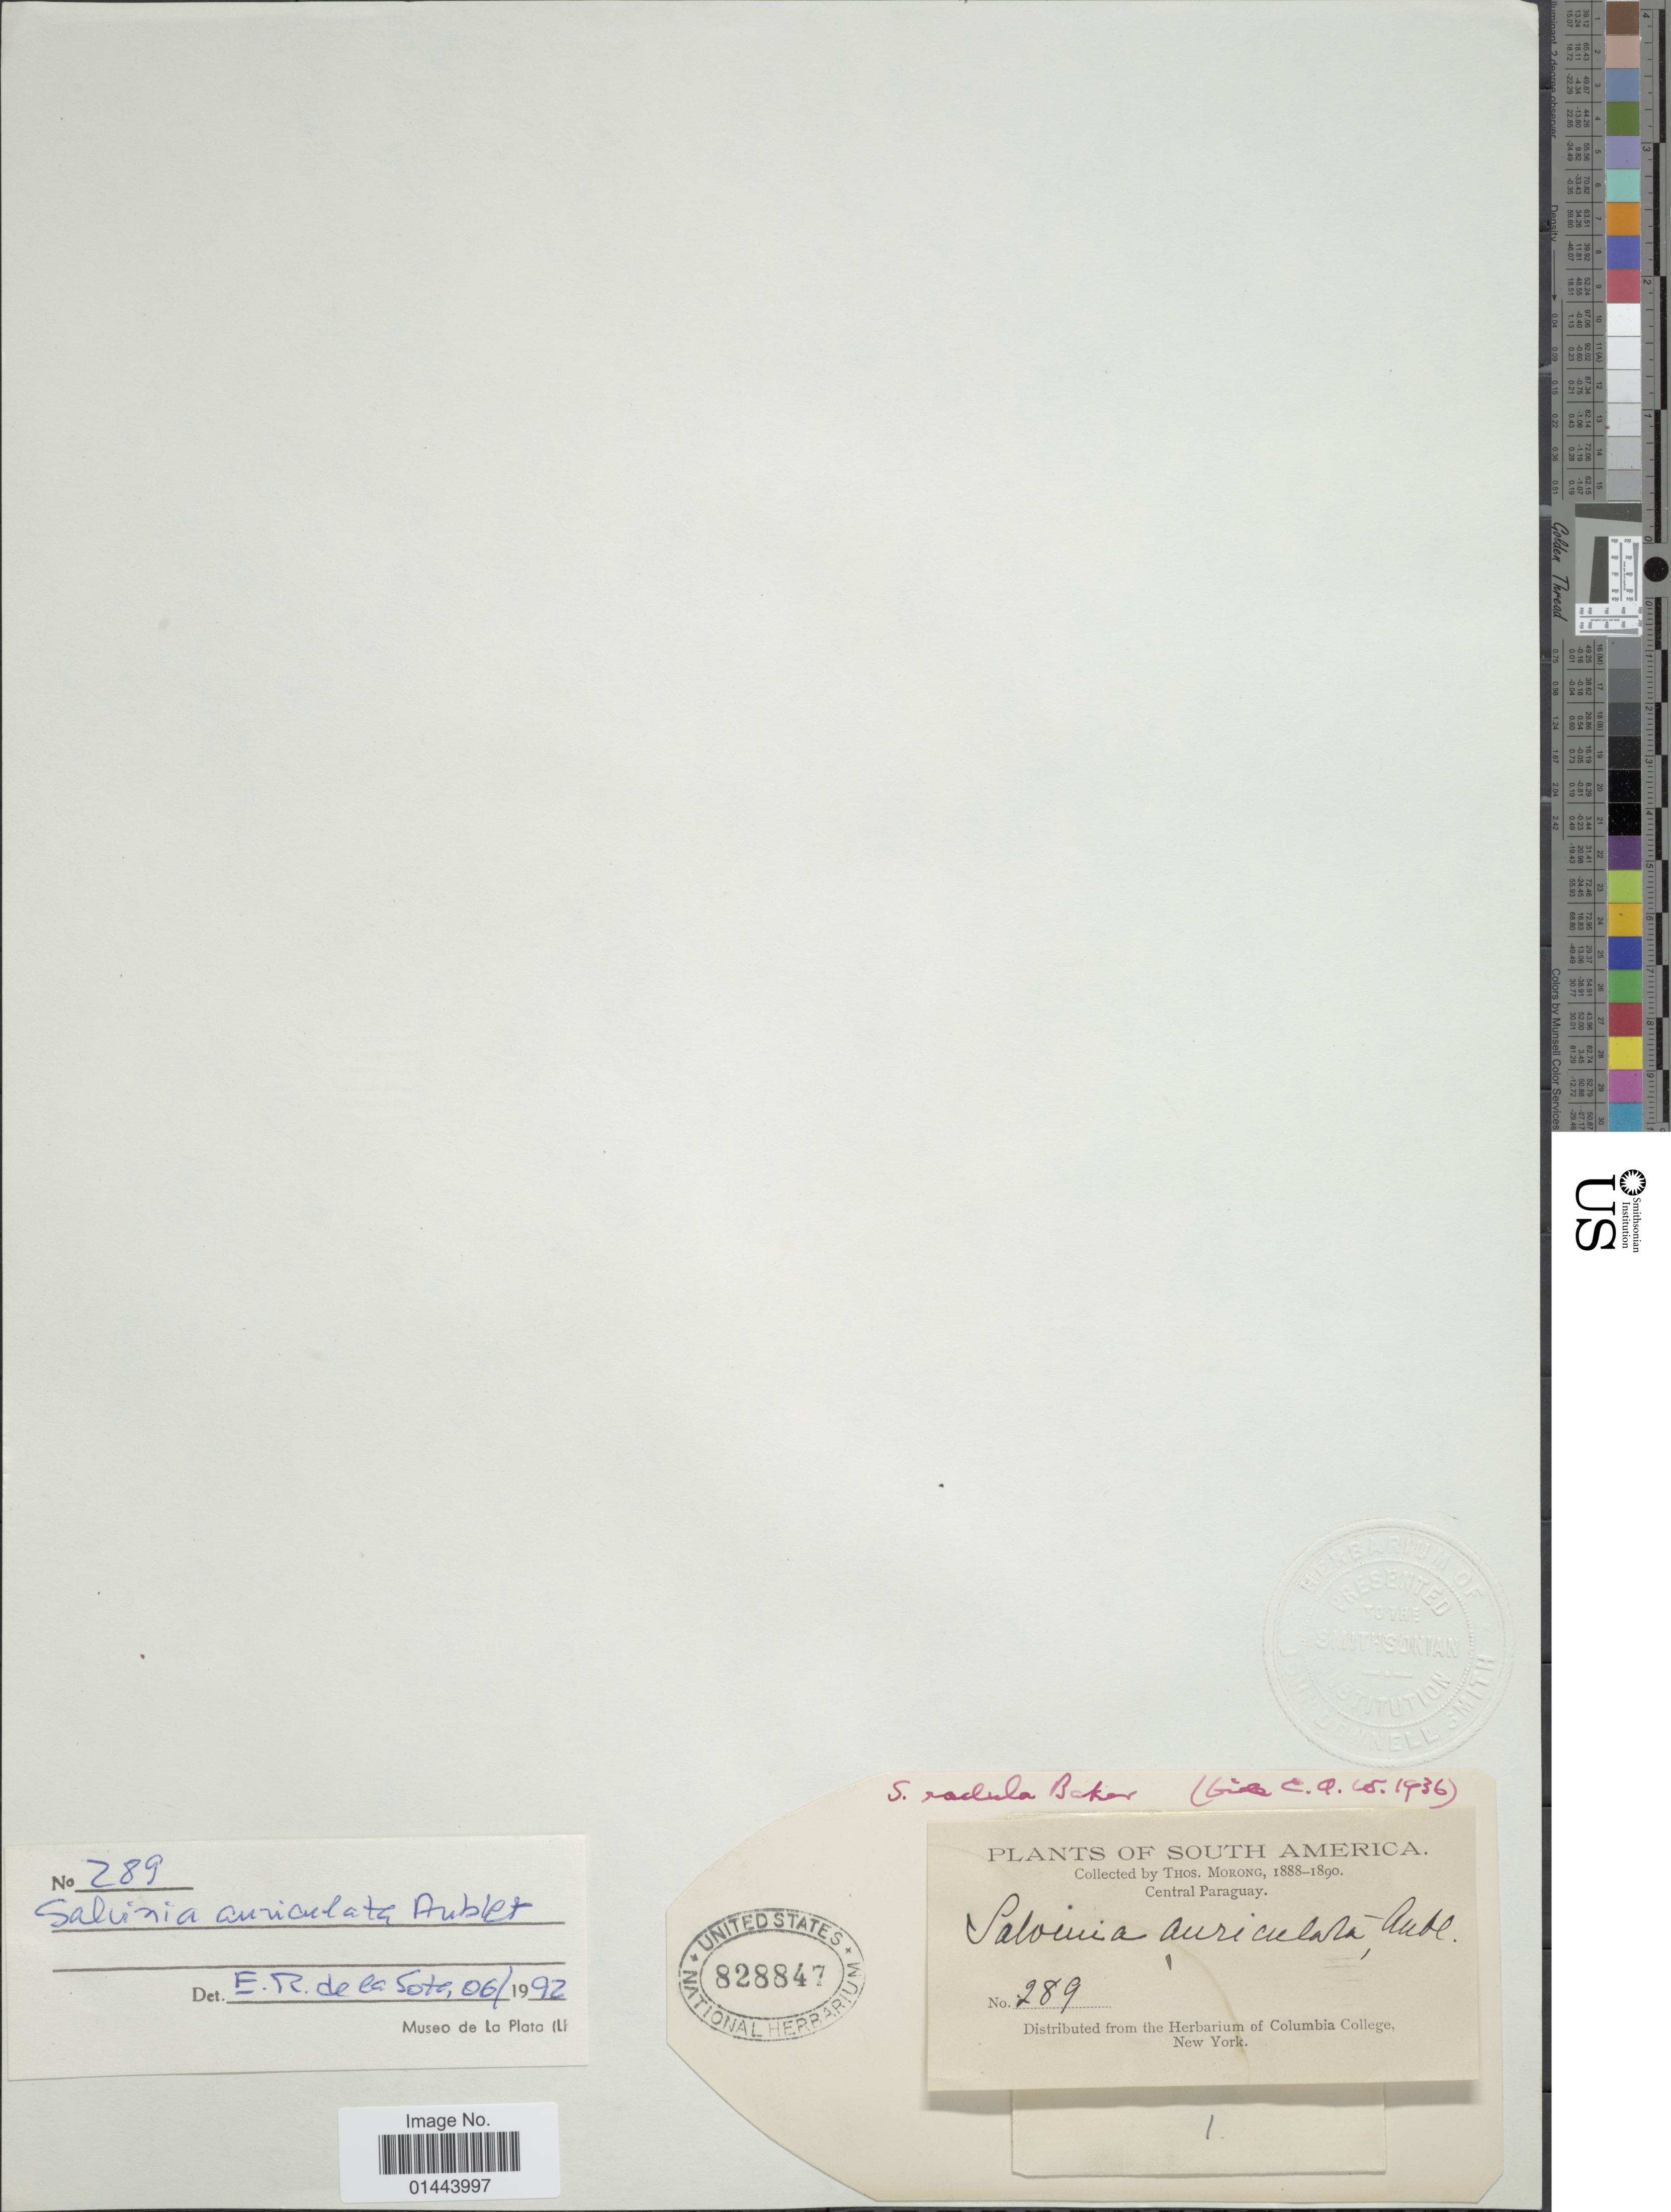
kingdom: Plantae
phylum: Tracheophyta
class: Polypodiopsida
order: Salviniales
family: Salviniaceae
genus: Salvinia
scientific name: Salvinia auriculata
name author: Aubl.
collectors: T. Morong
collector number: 289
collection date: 1888/1890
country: Paraguay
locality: Central Paraguay, South America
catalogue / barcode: US 828847